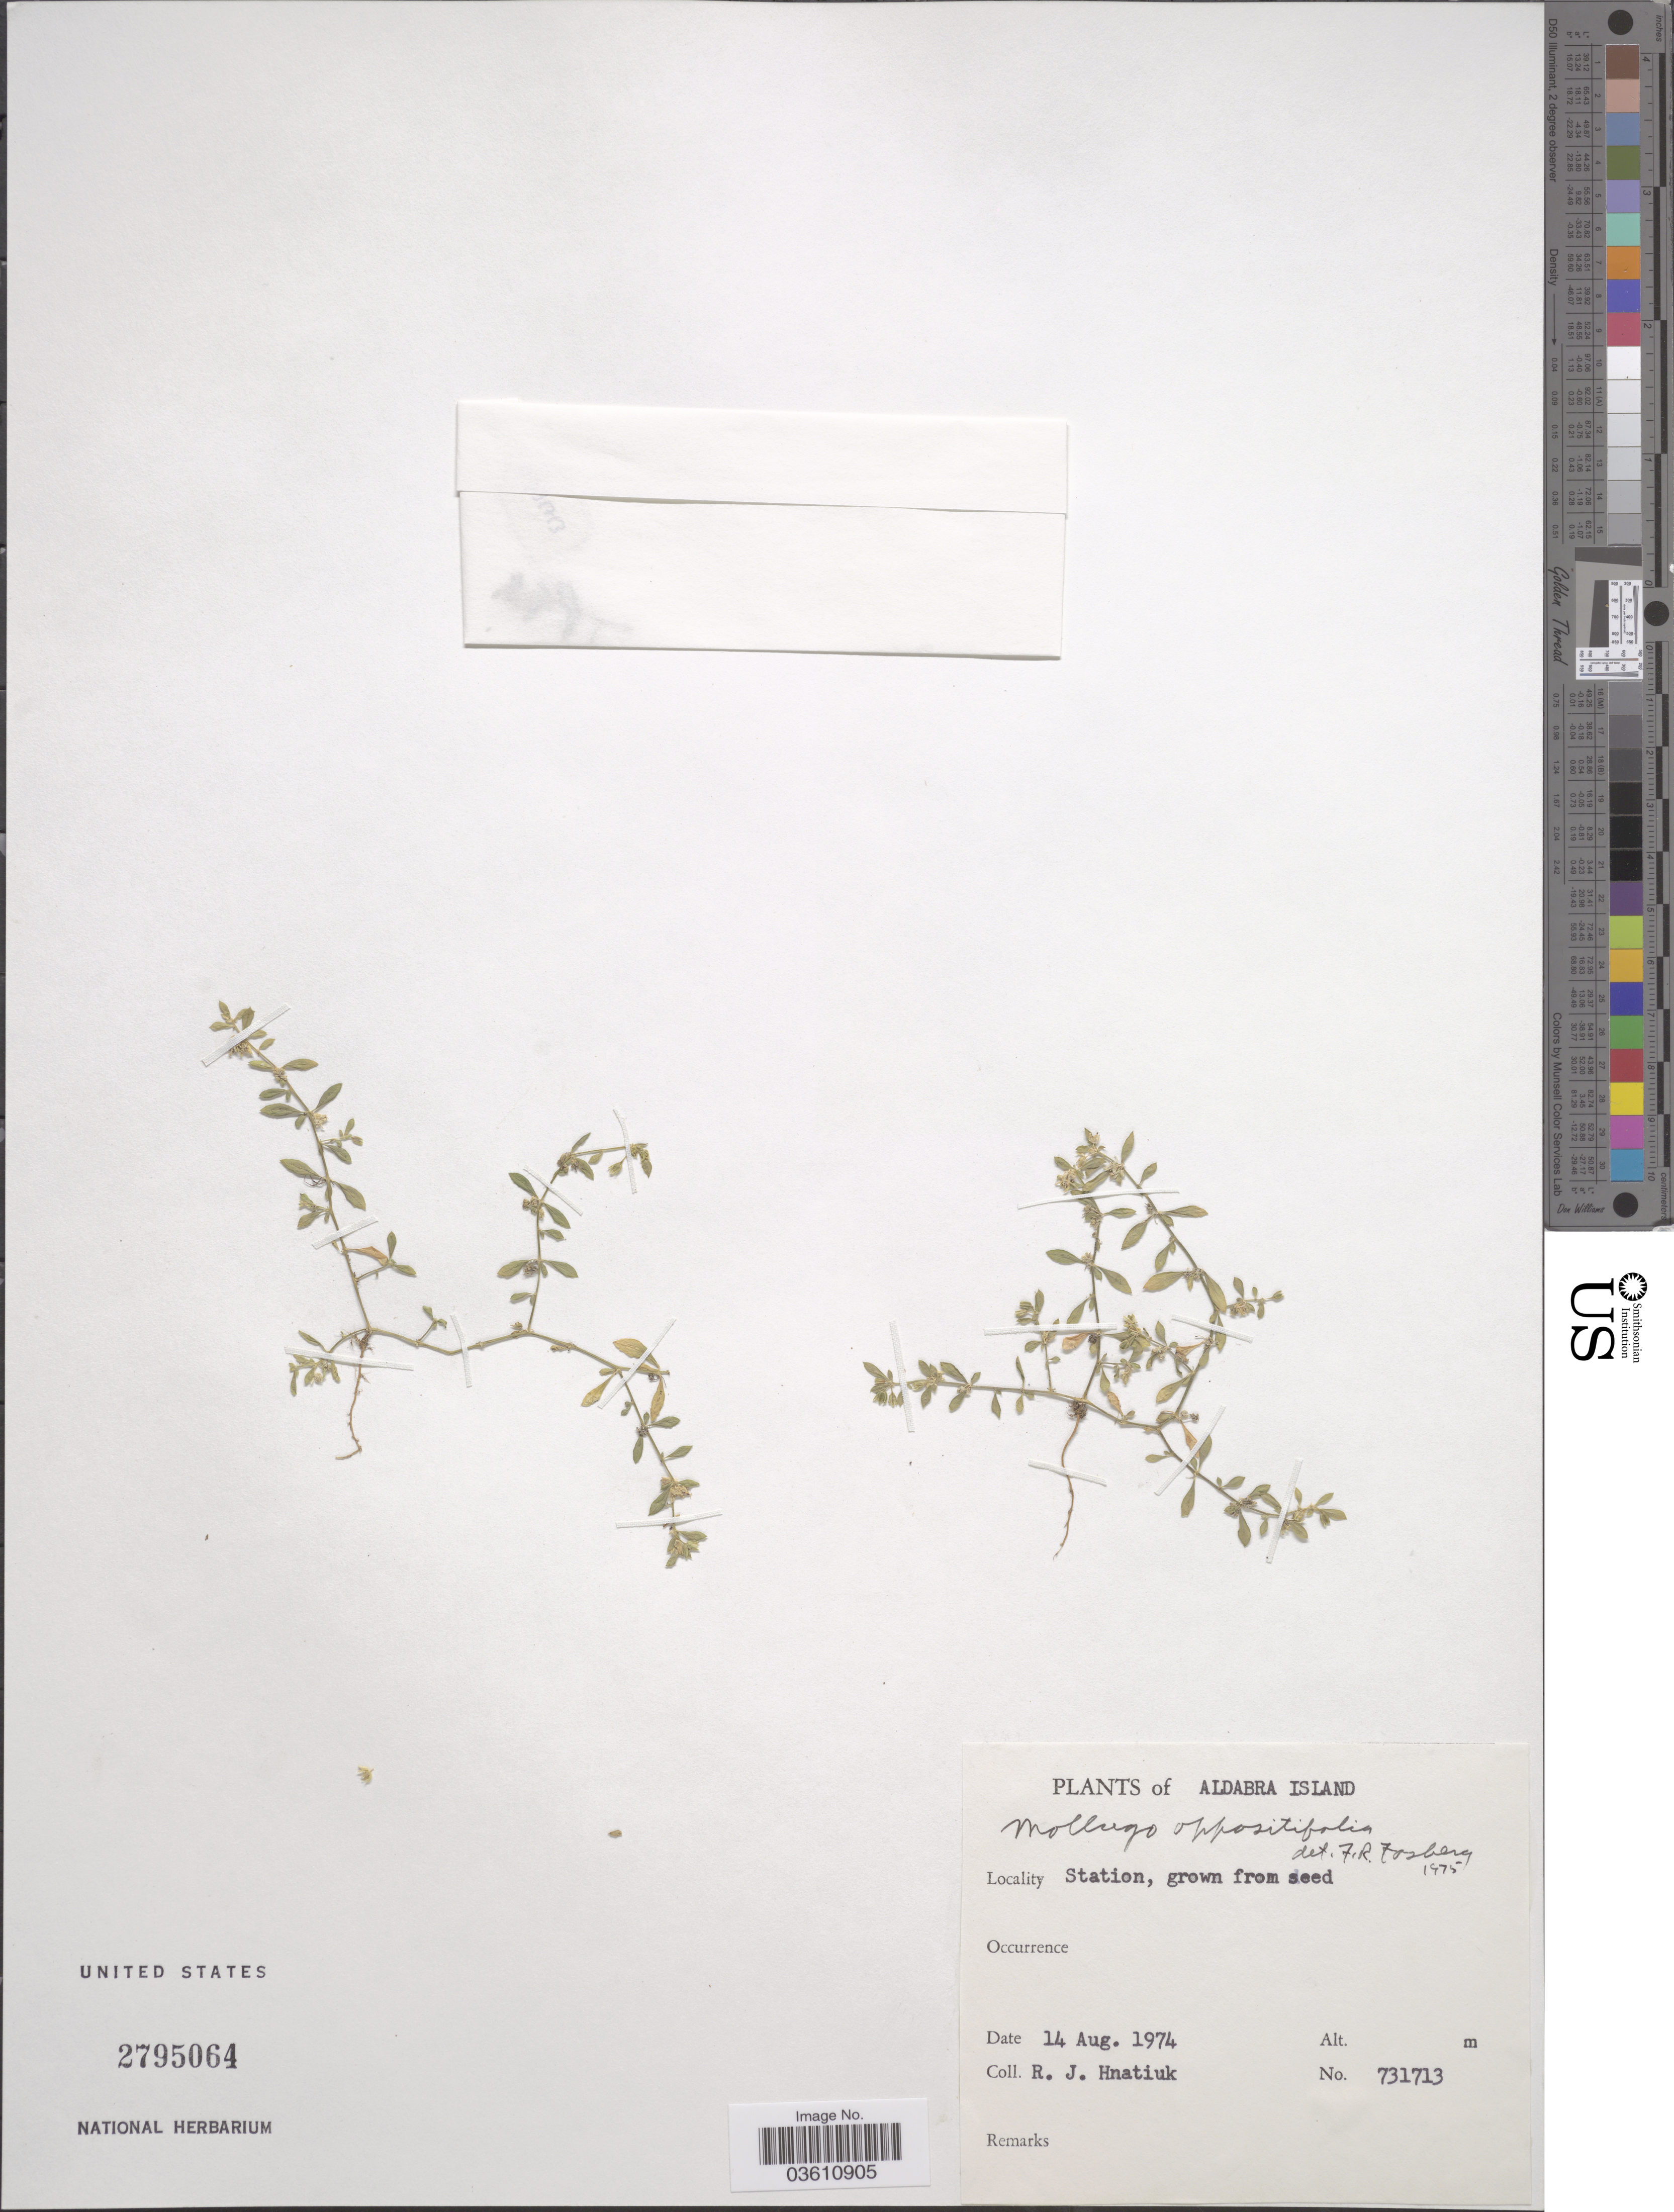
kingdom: Plantae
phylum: Tracheophyta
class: Magnoliopsida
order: Caryophyllales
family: Molluginaceae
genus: Glinus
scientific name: Glinus oppositifolius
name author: (L.) Aug. DC.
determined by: Strong, Mark T., (BOT), Smithsonian Institution - National Museum of Natural History (UNITED STATES)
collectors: R. Hnatiuk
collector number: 731713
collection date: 1974-09-14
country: Seychelles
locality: Aldabra Island. Station.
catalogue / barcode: US 2795064